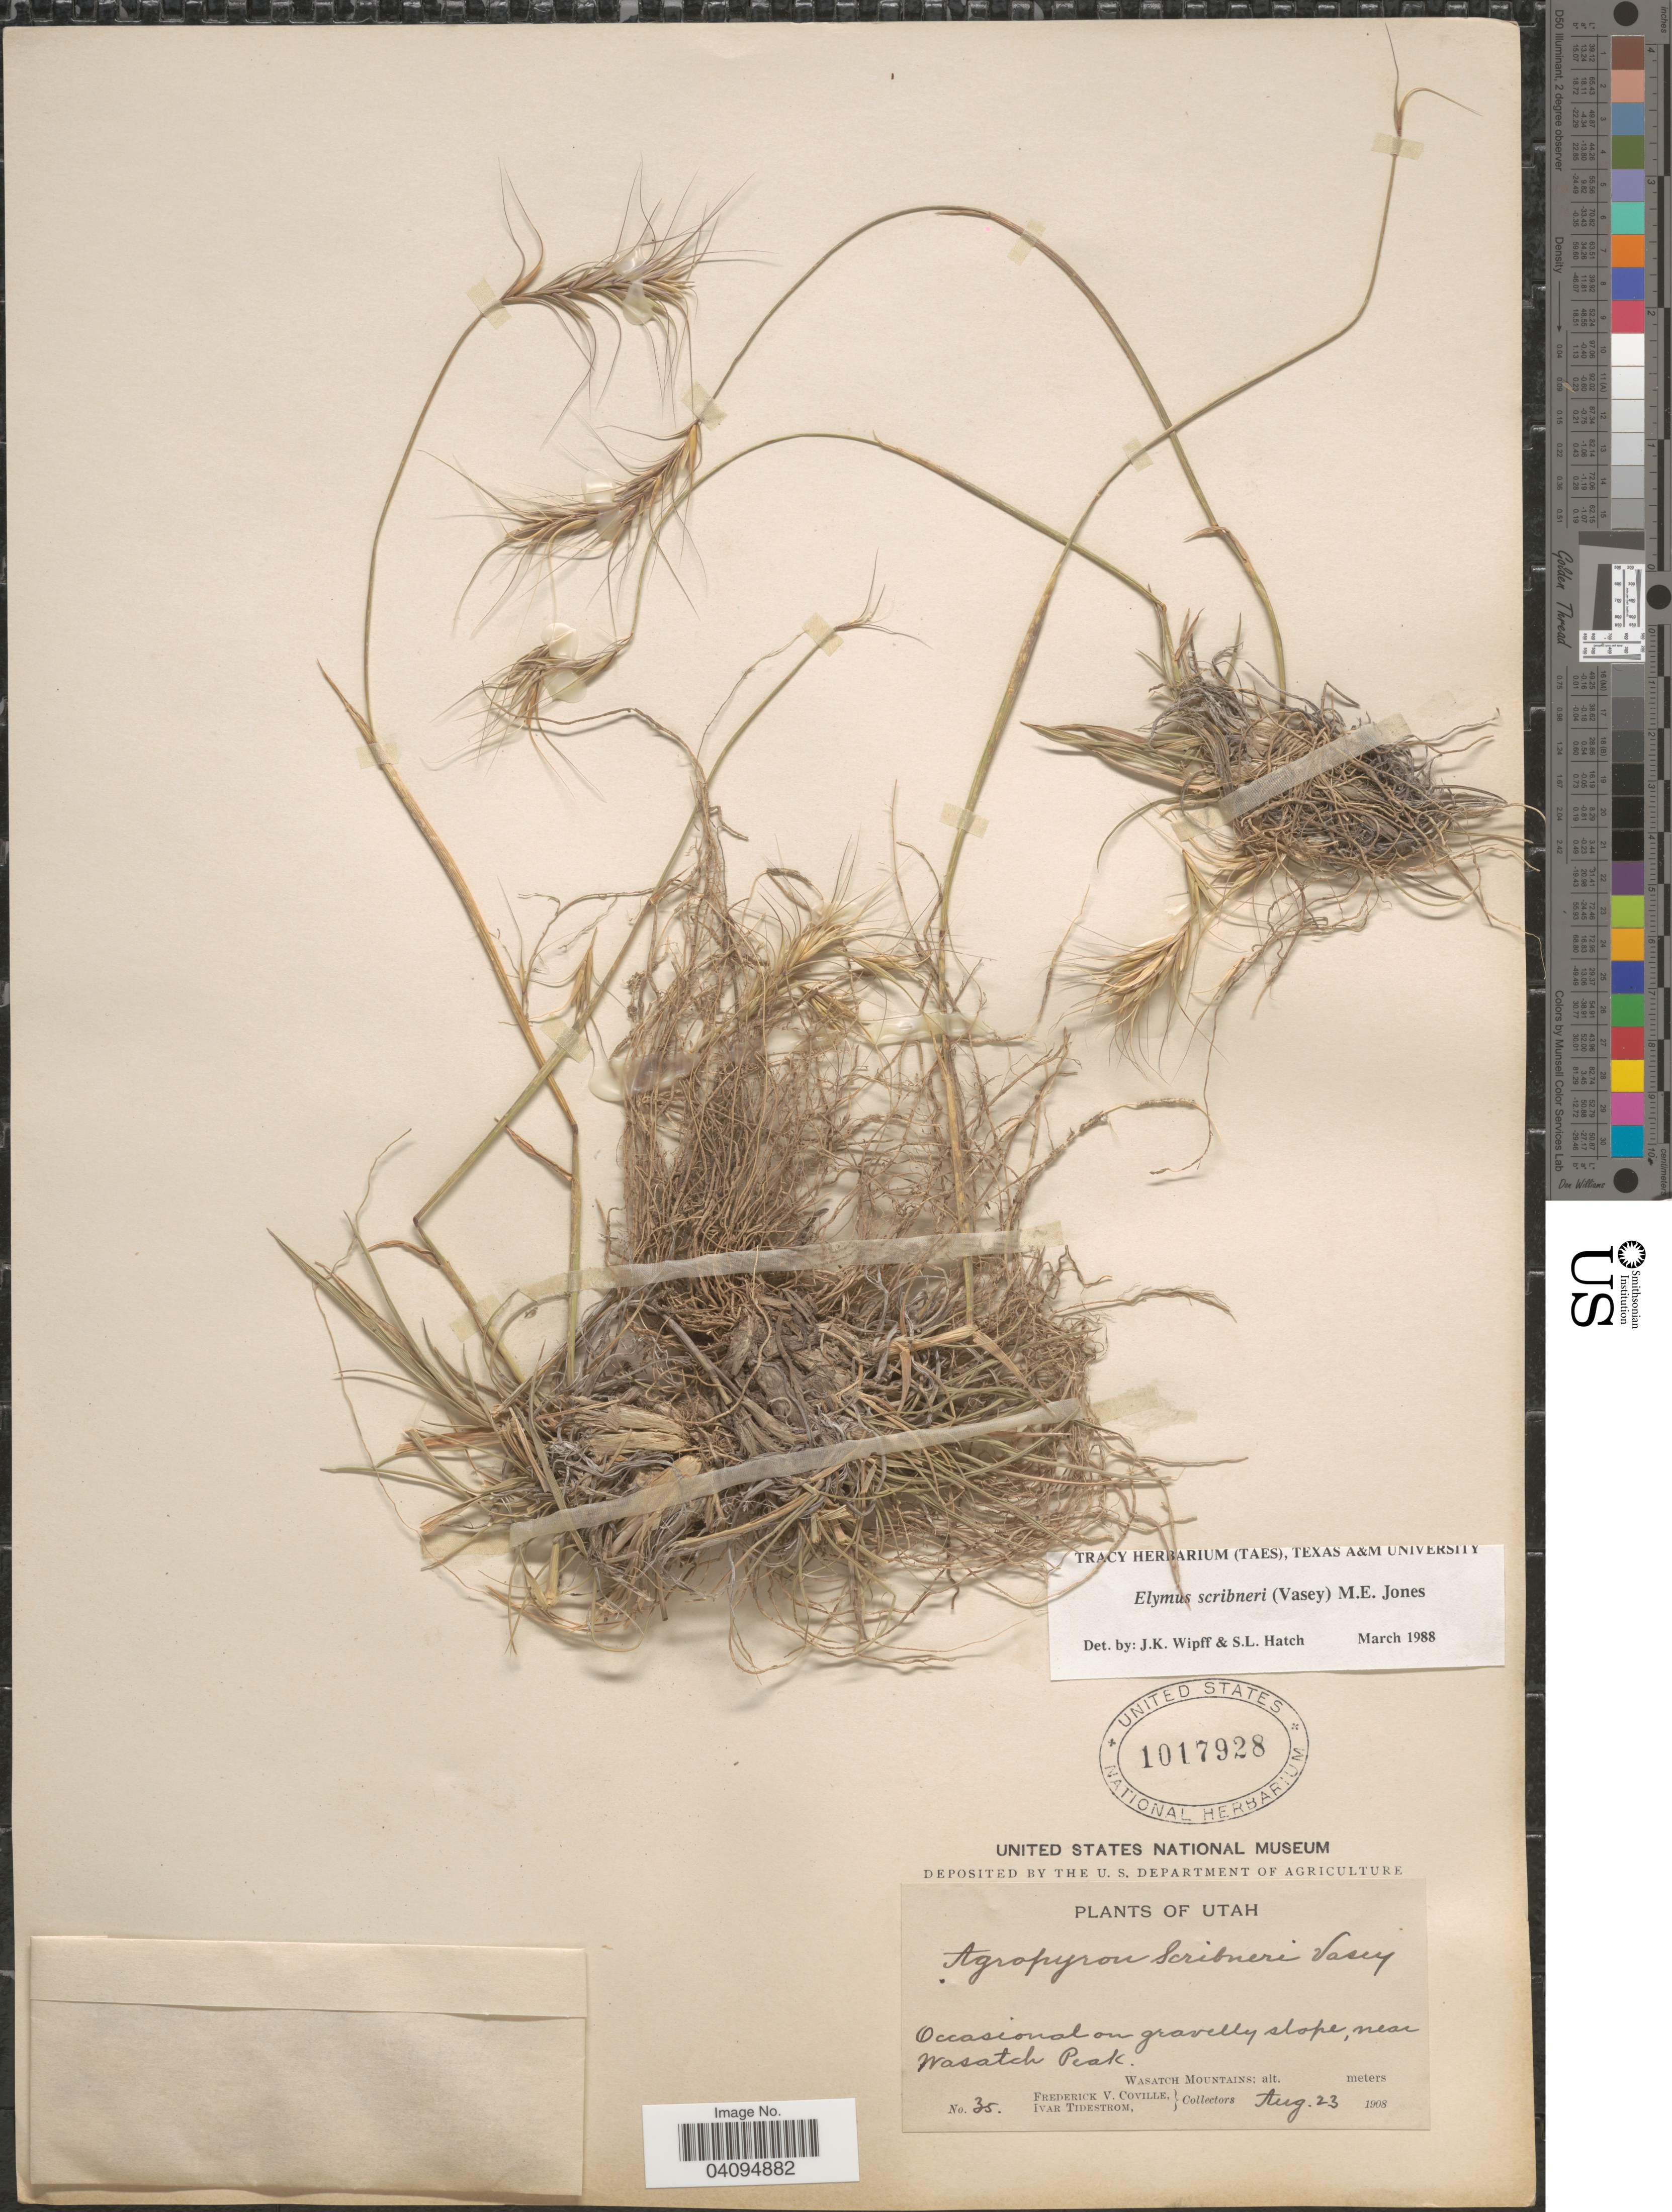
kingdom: Plantae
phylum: Tracheophyta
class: Liliopsida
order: Poales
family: Poaceae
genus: Elymus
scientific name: Elymus scribneri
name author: (Vasey) M.E. Jones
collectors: F. V. Coville & I. F. Tidestrom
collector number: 35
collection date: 1908-08-23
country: United States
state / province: Utah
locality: Occasional on gravelly slope, near Wasatch Peak. Wasatch Mountains.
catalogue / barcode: US 1017928